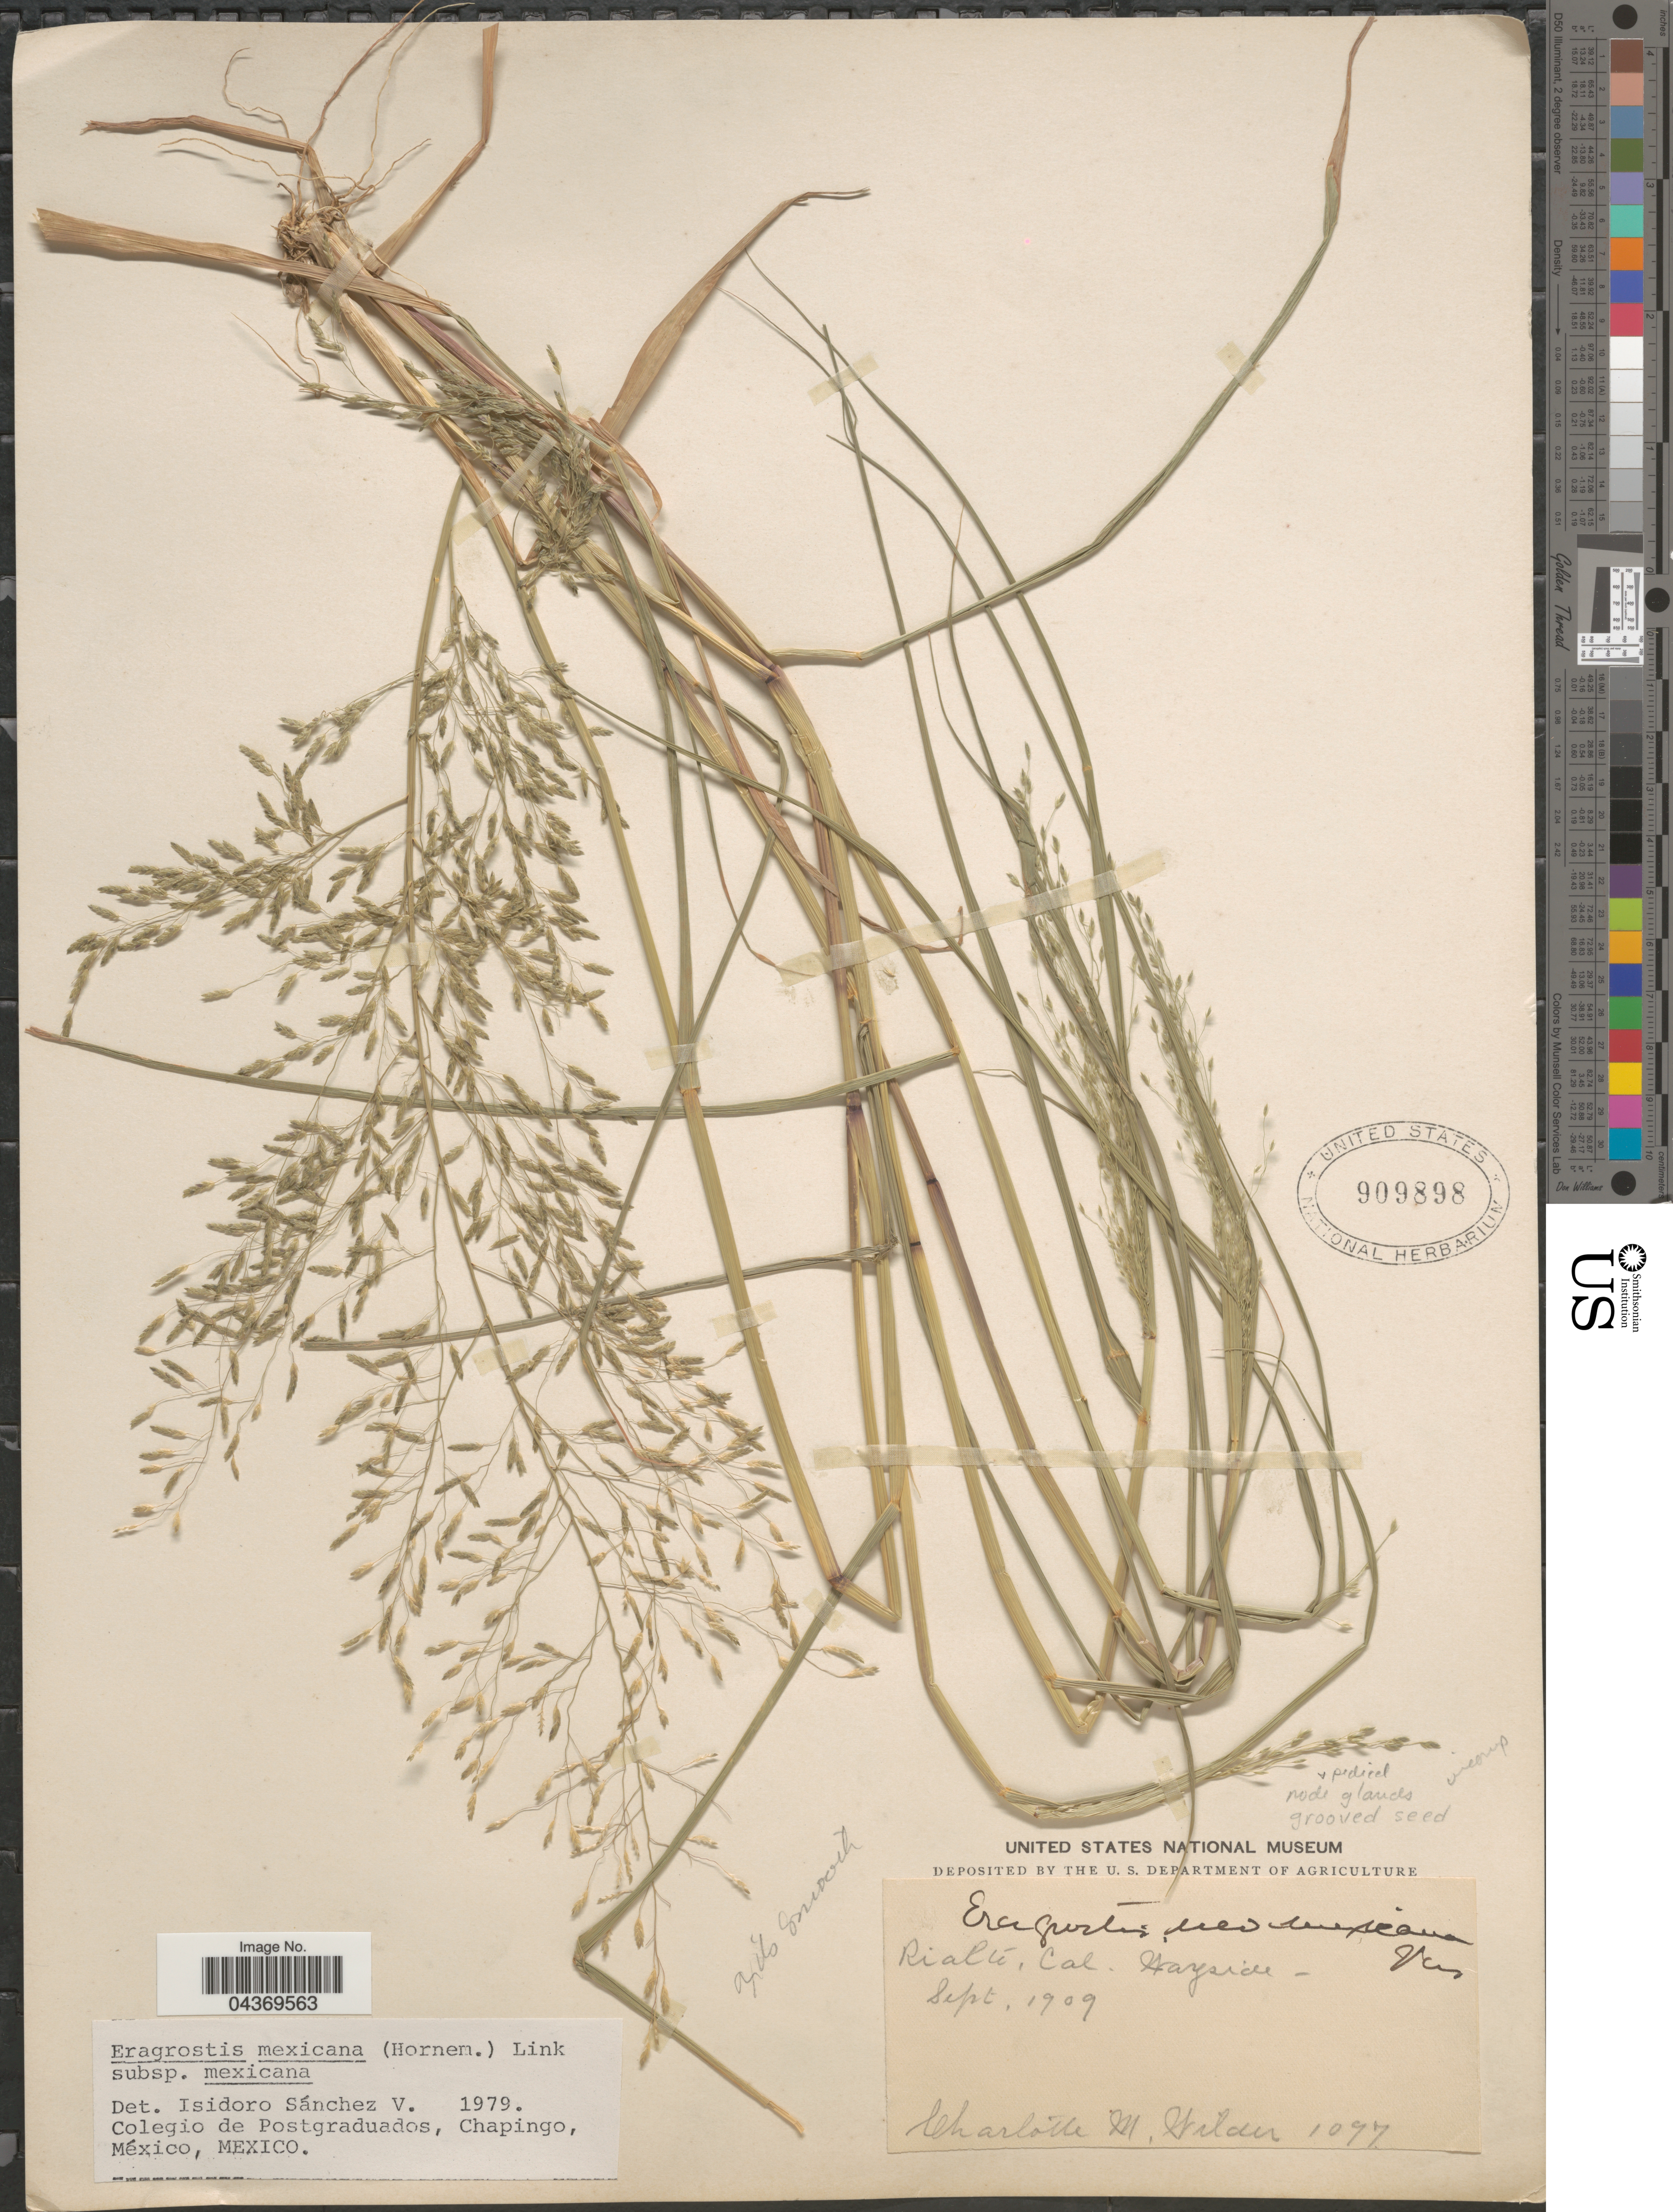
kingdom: Plantae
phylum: Tracheophyta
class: Liliopsida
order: Poales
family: Poaceae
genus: Eragrostis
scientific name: Eragrostis mexicana subsp. mexicana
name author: (Hornem.) Link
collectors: C. Wilder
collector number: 1077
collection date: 1909-09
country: United States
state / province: California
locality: Rialto. Wayside.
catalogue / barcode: US 909898